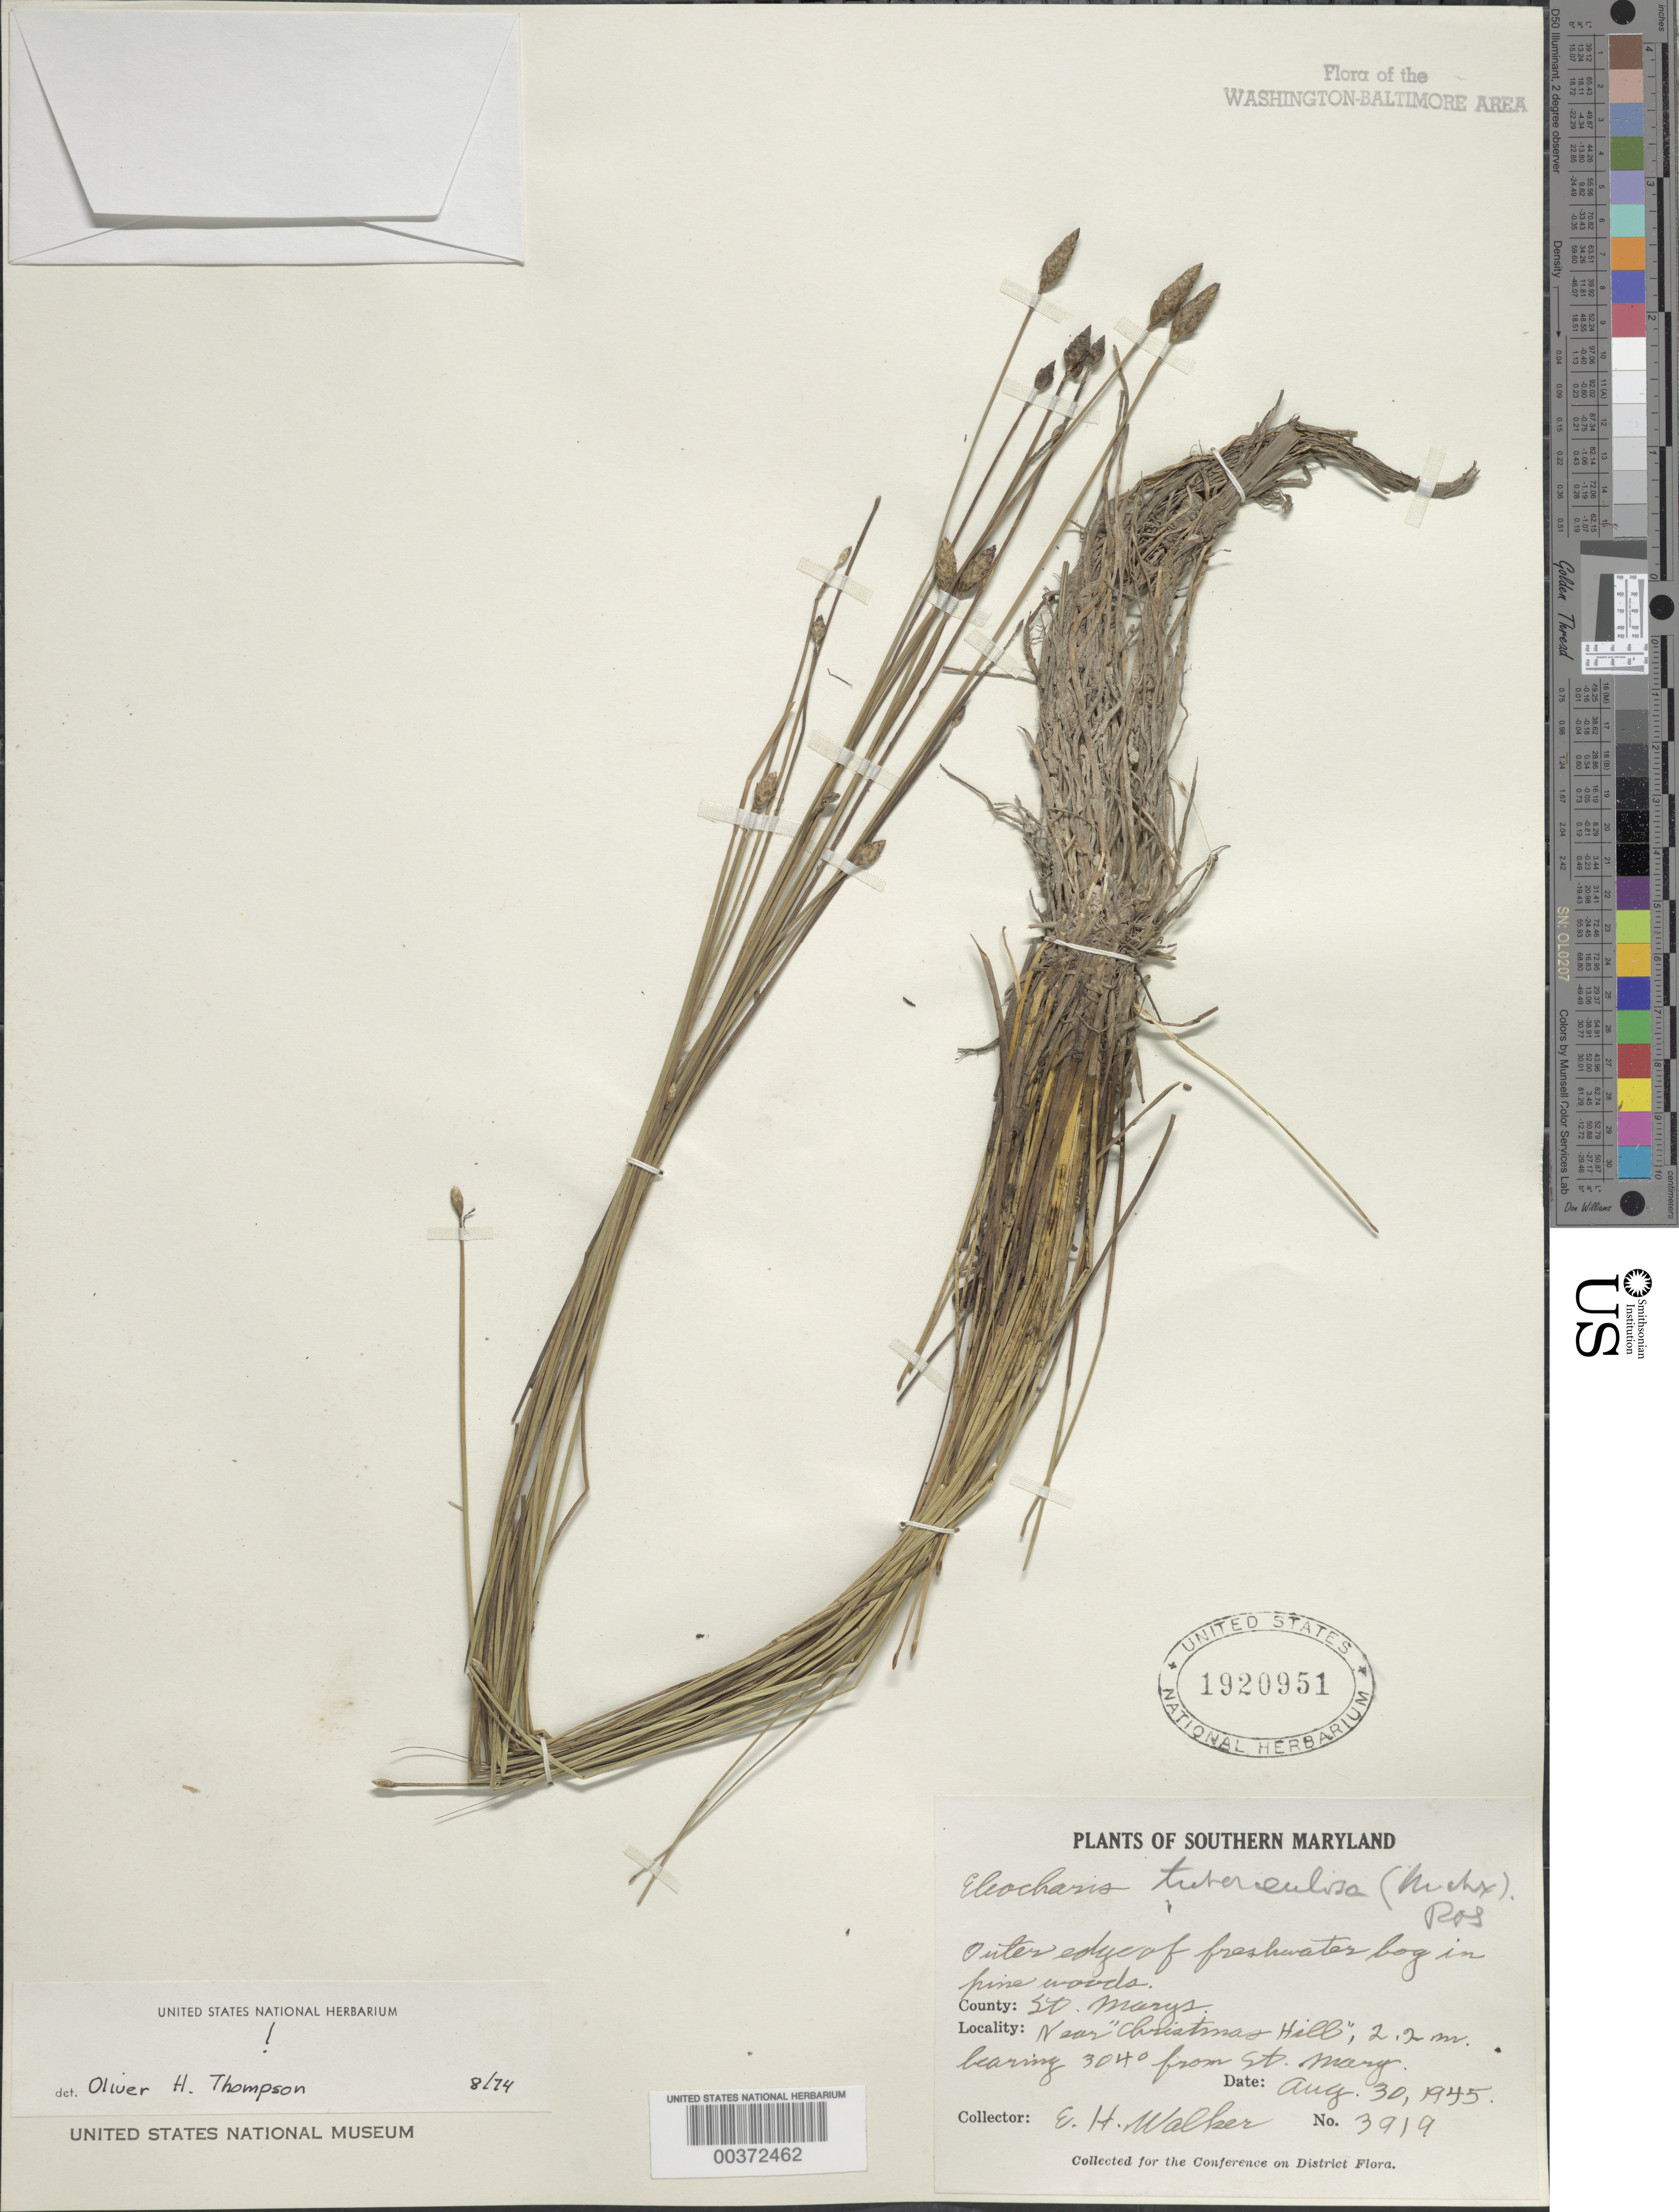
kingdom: Plantae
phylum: Tracheophyta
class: Liliopsida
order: Poales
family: Cyperaceae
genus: Eleocharis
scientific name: Eleocharis tuberculosa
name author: (Michx.) Roem. & Schult.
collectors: E. H. Walker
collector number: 3919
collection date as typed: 30 Aug 1945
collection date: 1945-08-30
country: United States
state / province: Maryland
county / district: St. Mary's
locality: Christmas Hill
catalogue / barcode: US 1920951